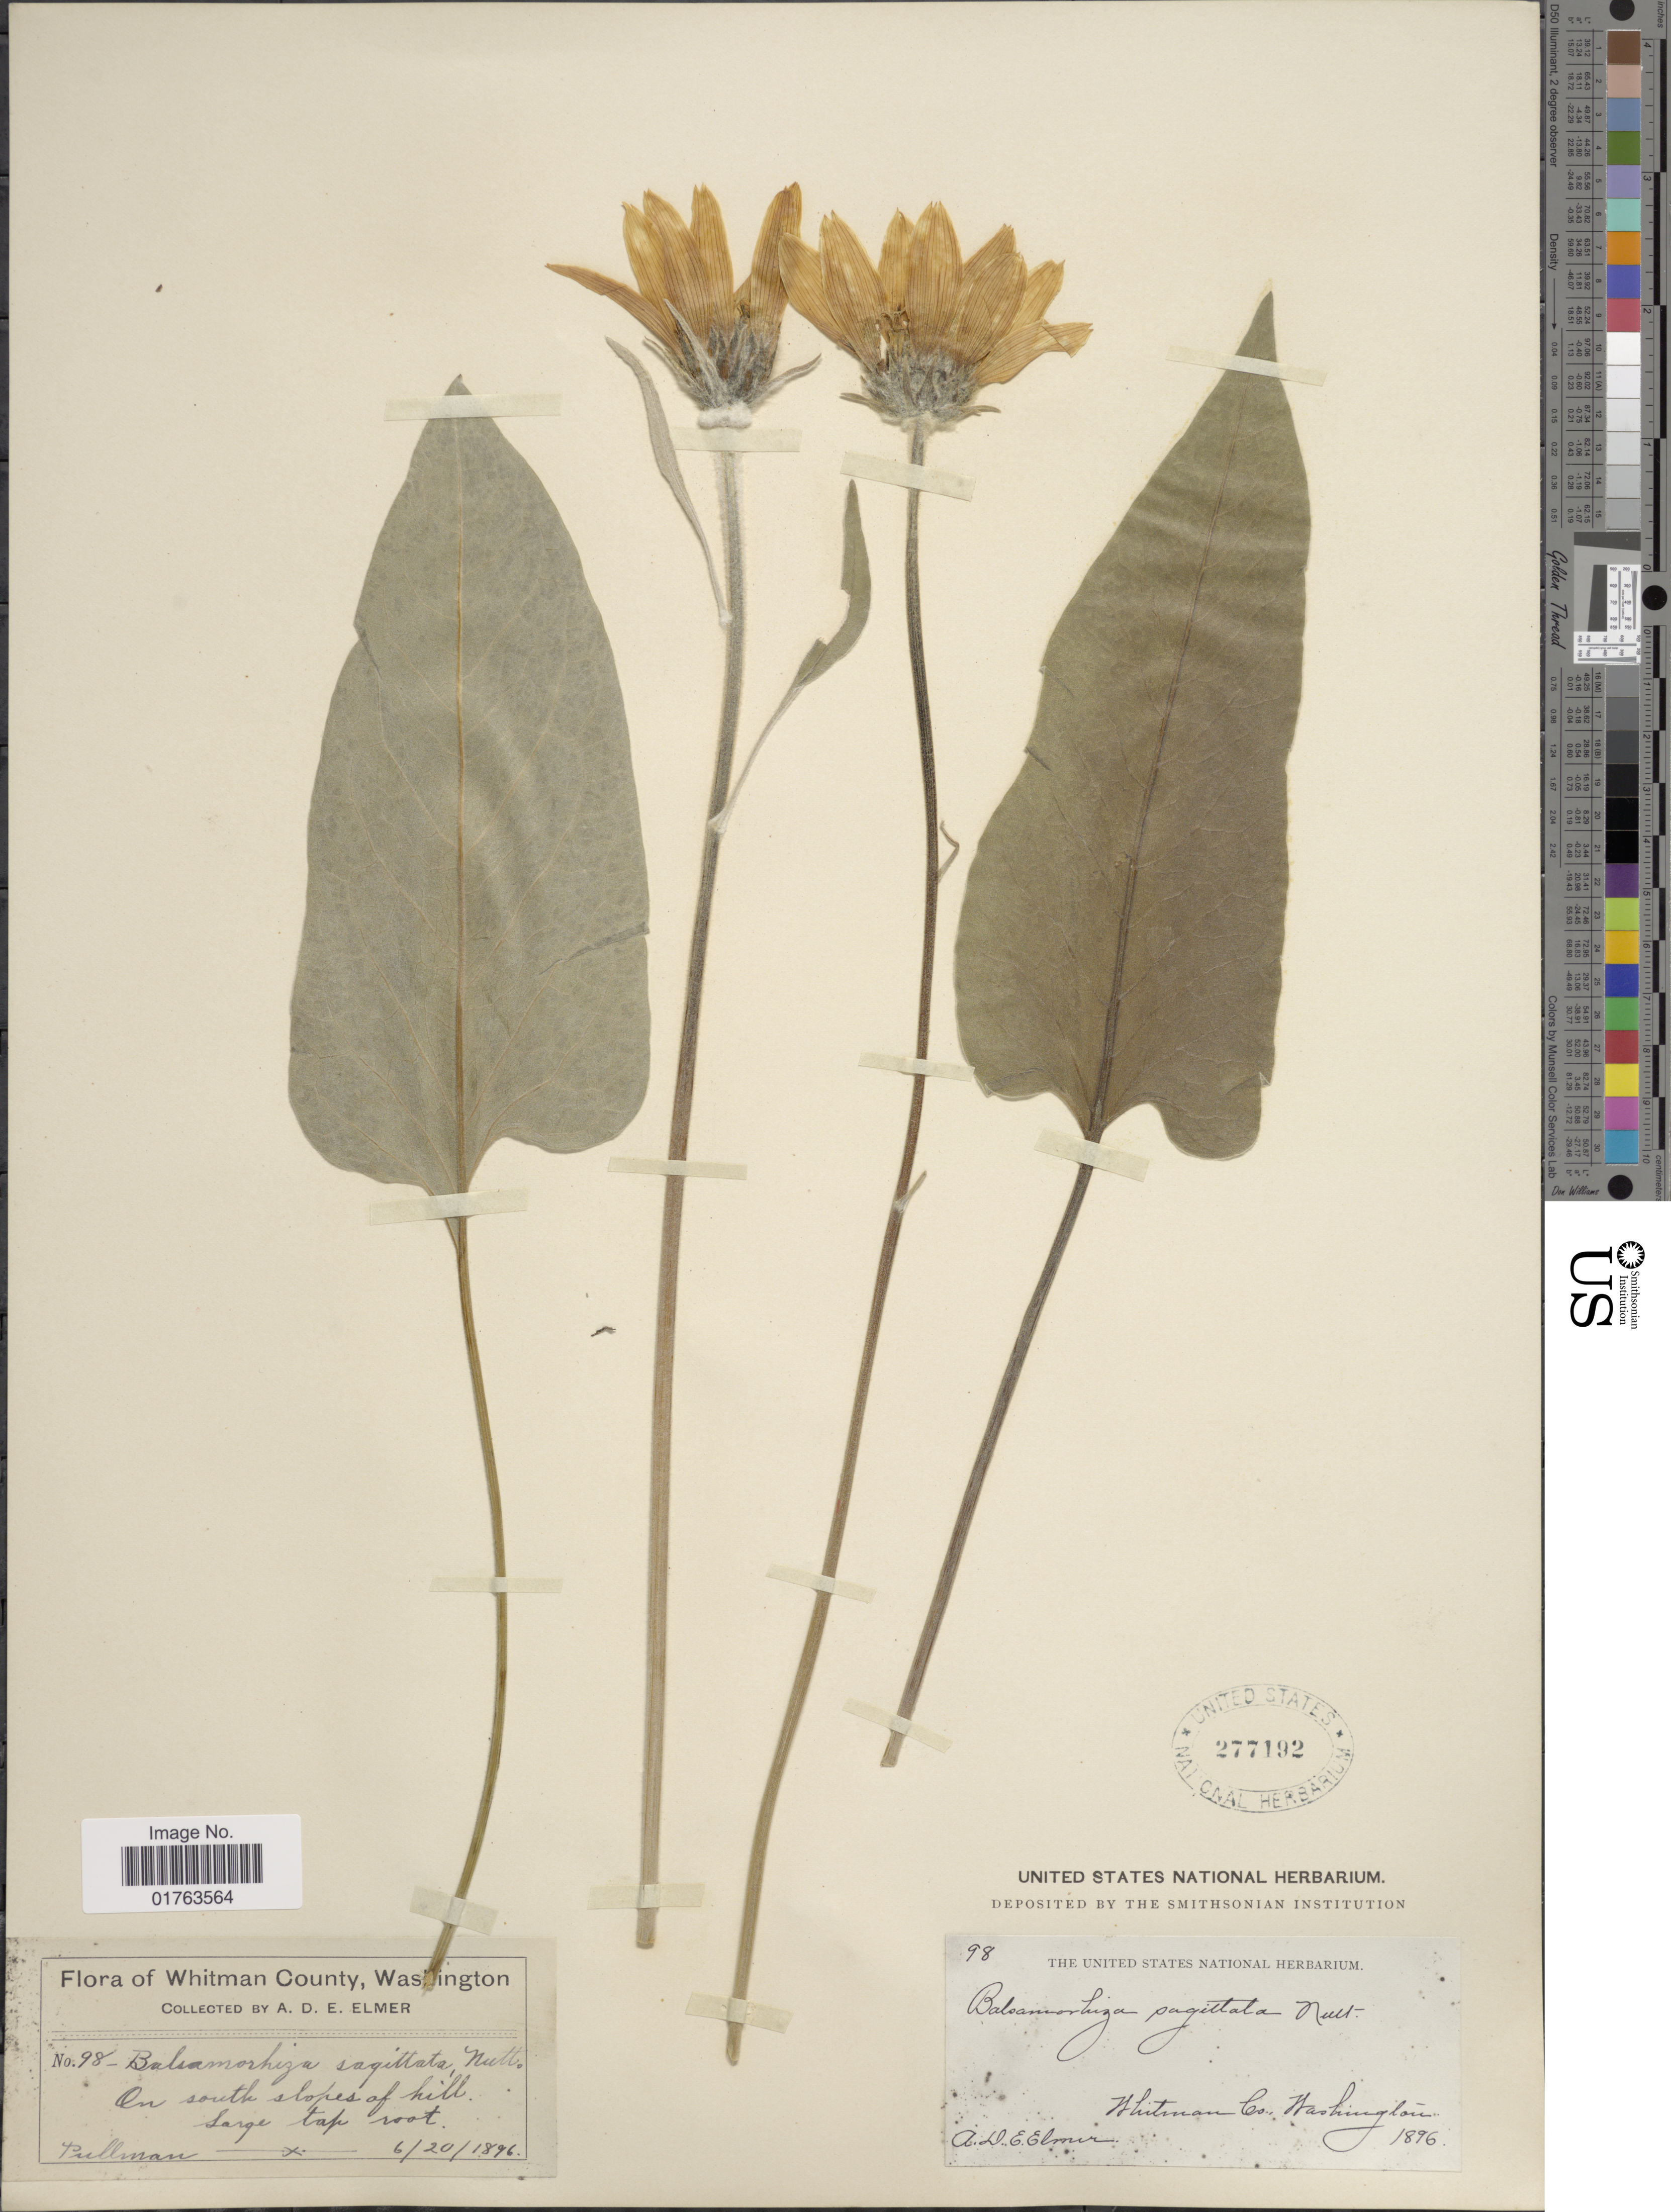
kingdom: Plantae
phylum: Tracheophyta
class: Magnoliopsida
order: Asterales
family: Asteraceae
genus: Balsamorhiza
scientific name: Balsamorhiza sagittata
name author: (Pursh) Nutt.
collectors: A. D. E. Elmer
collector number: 98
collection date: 1896-06-20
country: United States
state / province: Washington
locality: On south slopes of hill large top root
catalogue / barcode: US 277192